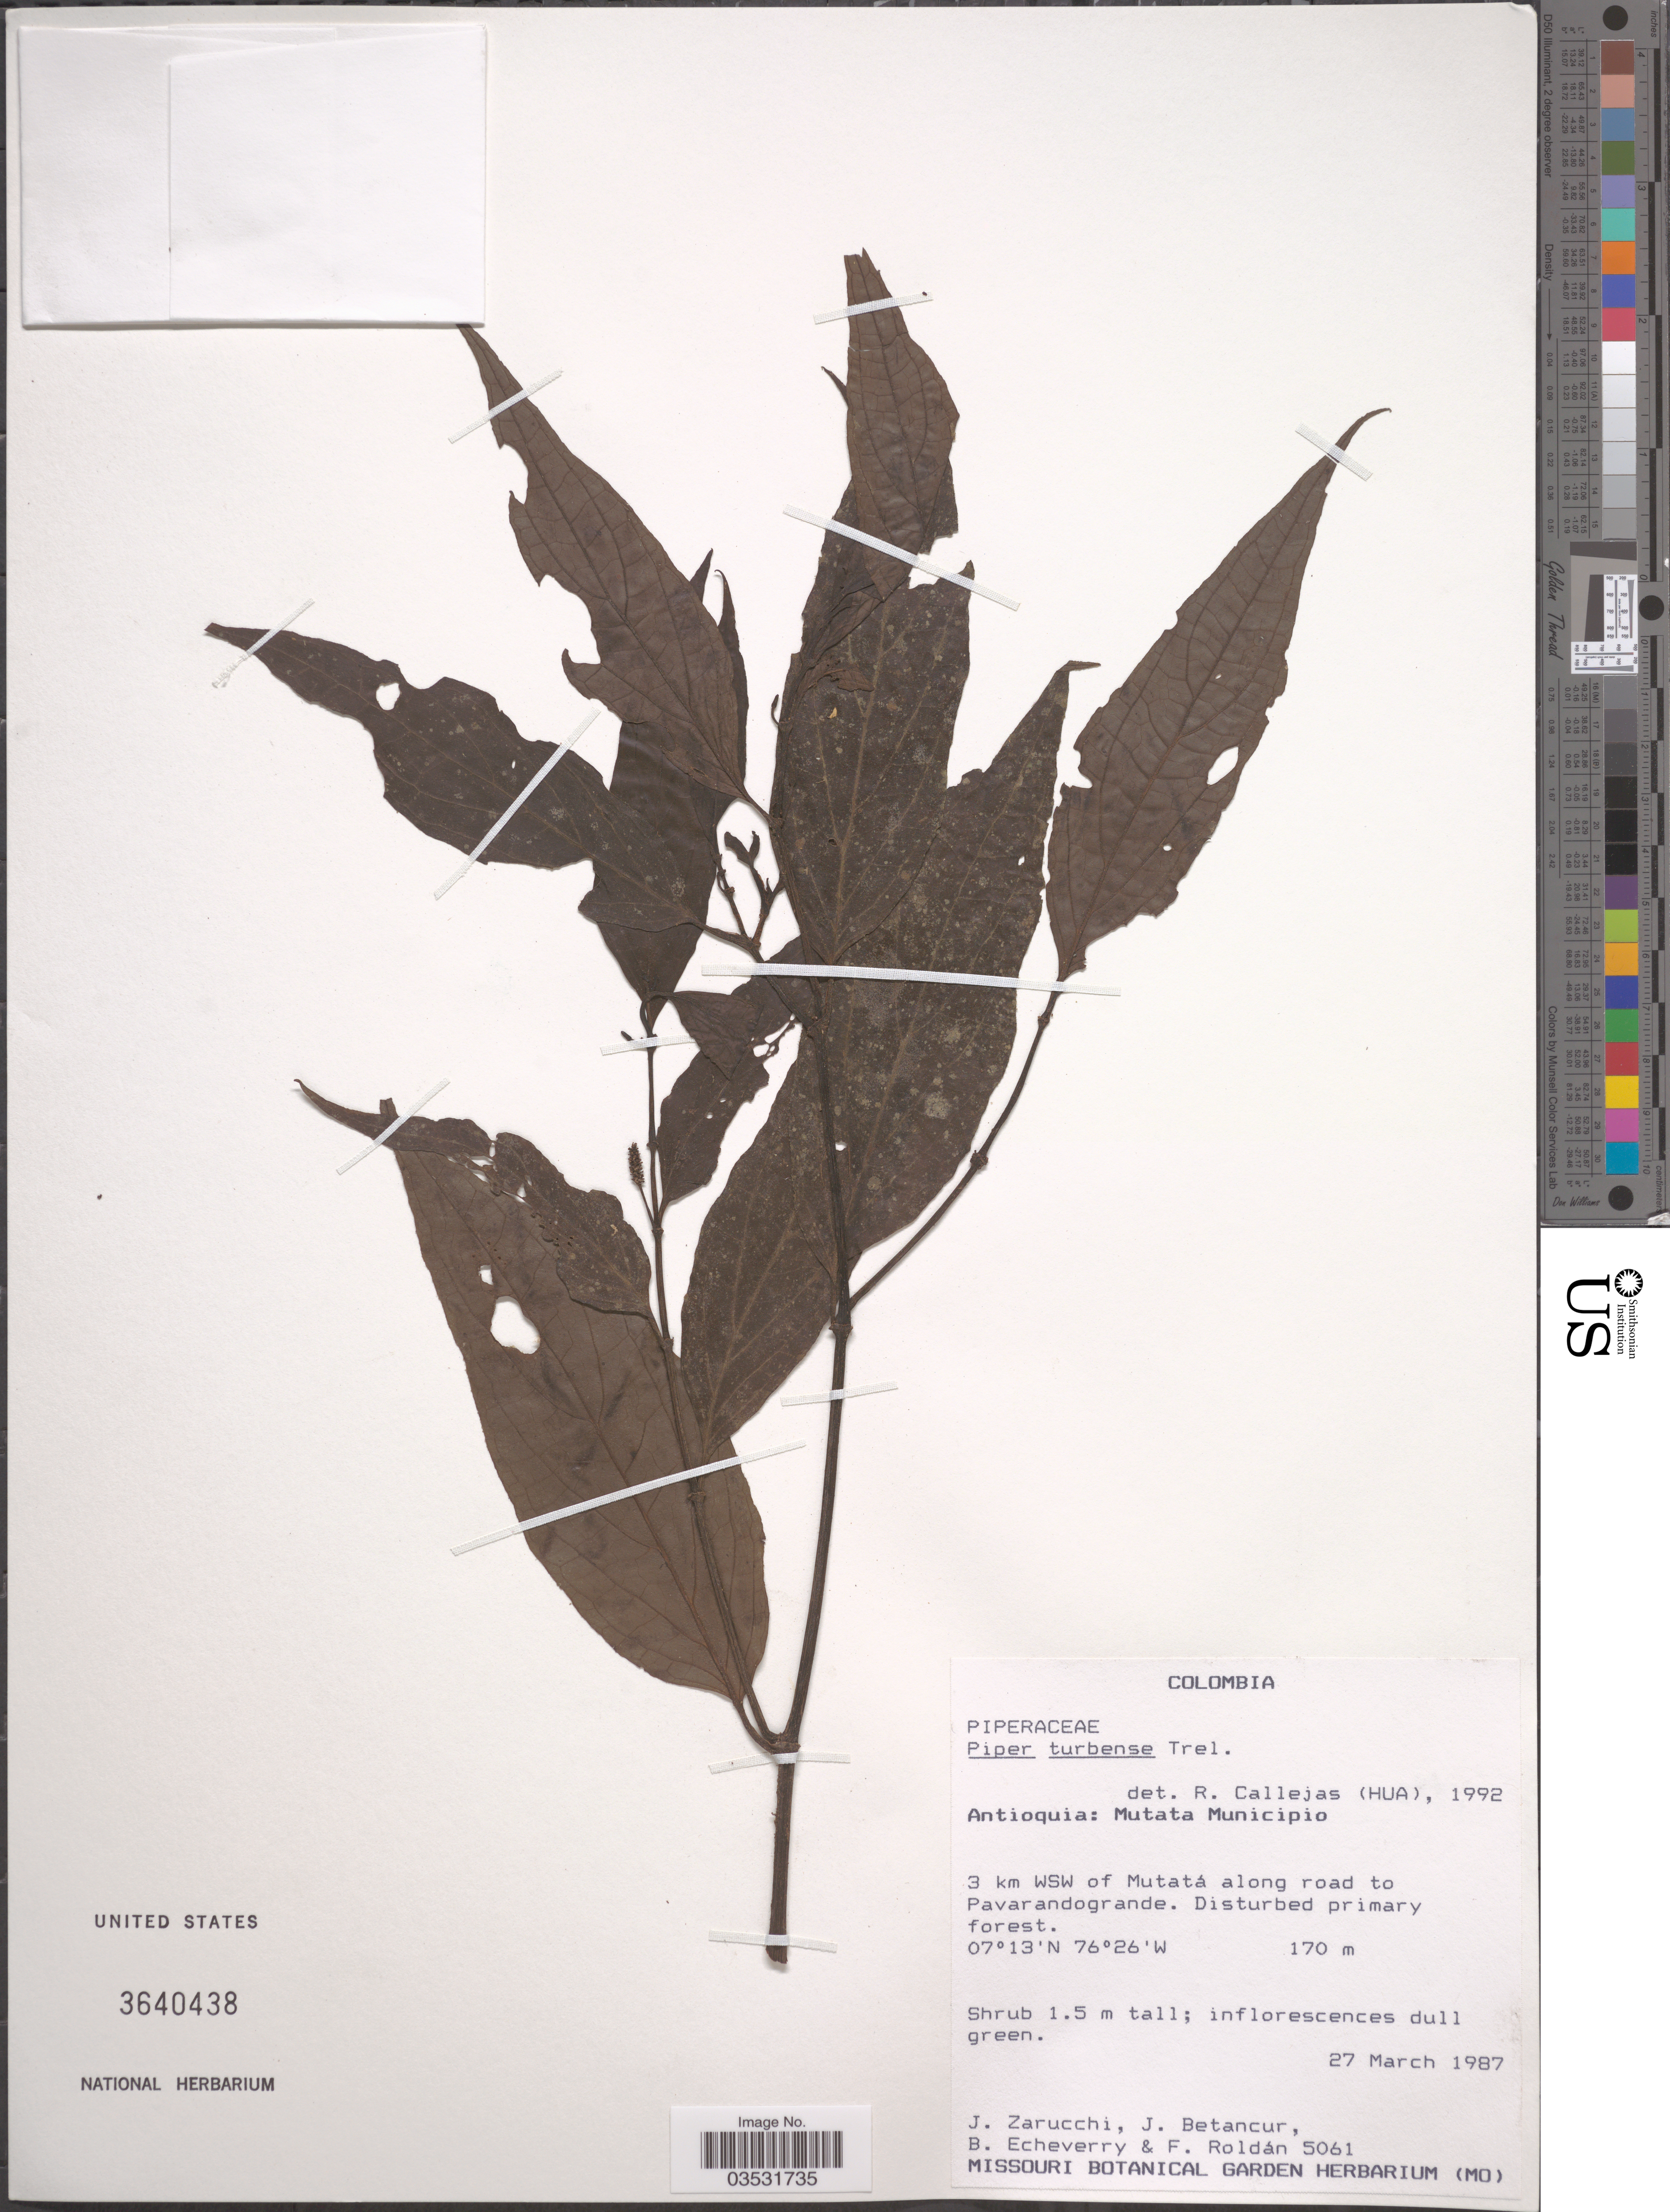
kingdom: Plantae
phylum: Tracheophyta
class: Magnoliopsida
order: Piperales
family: Piperaceae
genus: Piper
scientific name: Piper turbense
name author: Trel.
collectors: J. L. Zarucchi, J. Betancur, B. Echeverry & F. J. Roldán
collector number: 5061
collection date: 1987-03-27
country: Colombia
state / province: Antioquia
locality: Mutata Municipio. 3 km WSW of Mutatá along road to Pavarandogrande.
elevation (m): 170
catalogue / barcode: US 3640438